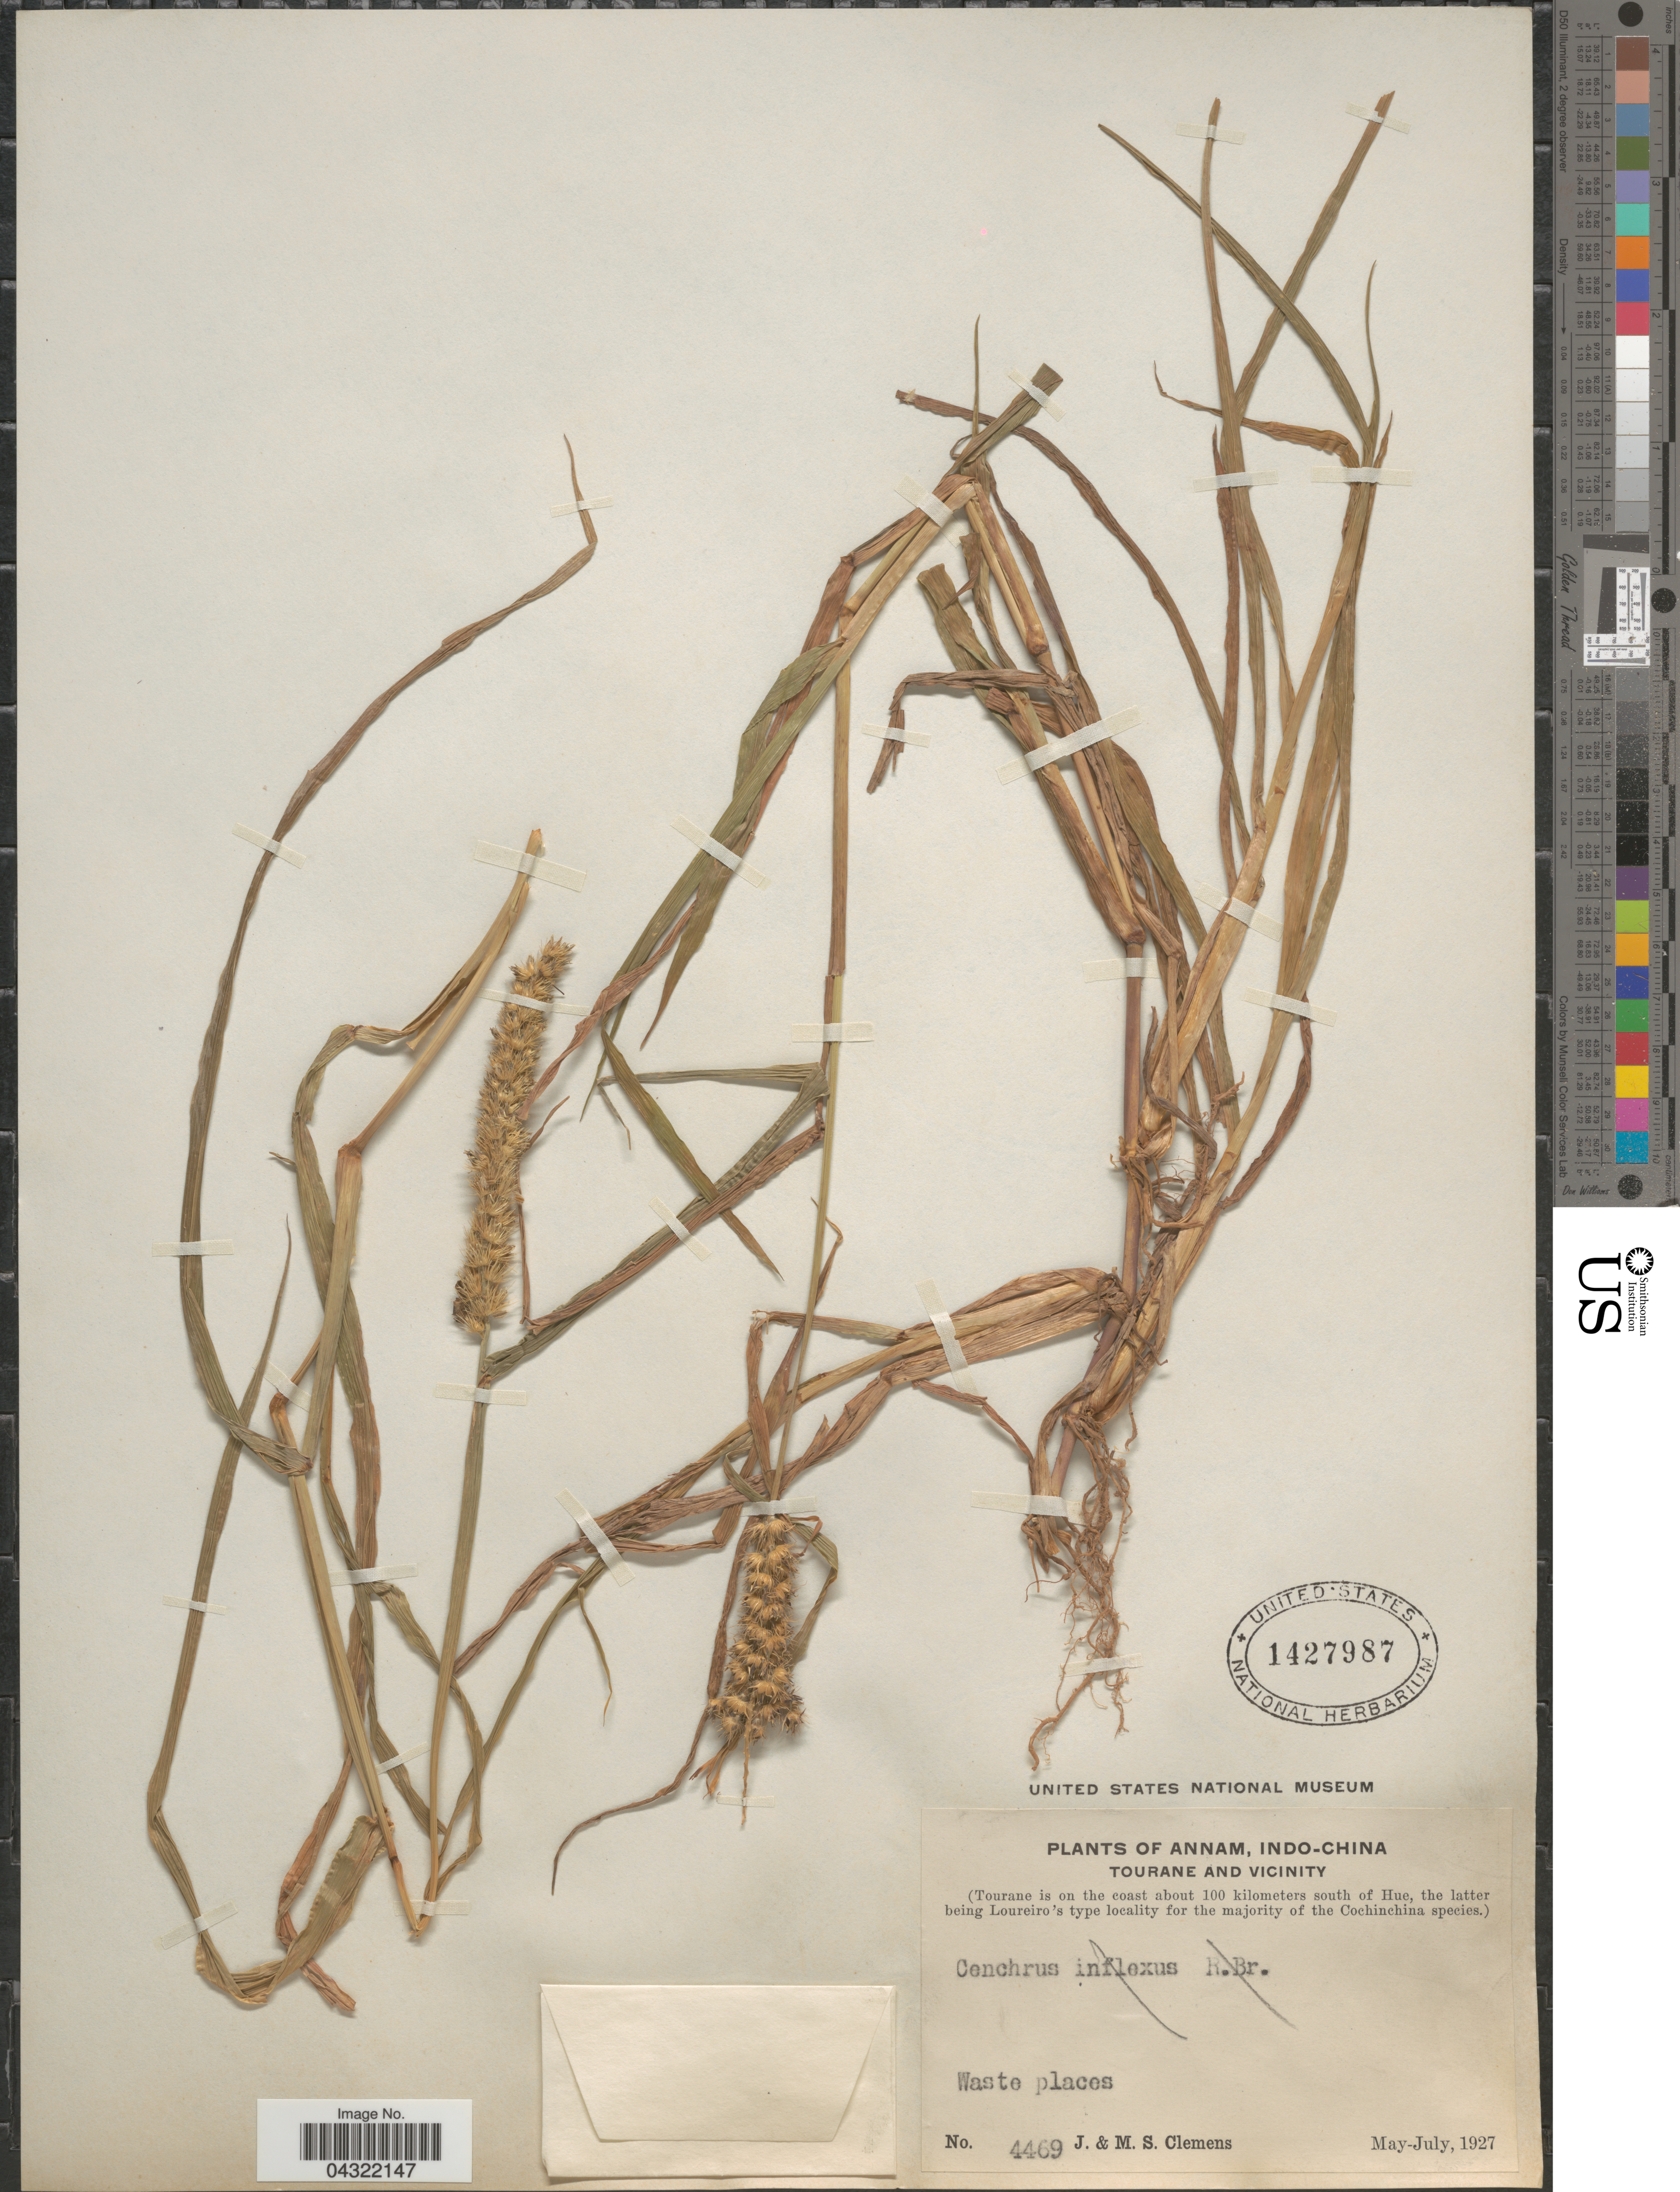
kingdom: Plantae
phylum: Tracheophyta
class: Liliopsida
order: Poales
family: Poaceae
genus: Cenchrus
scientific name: Cenchrus brownii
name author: Roem. & Schult.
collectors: J. Clemens & M. S. Clemens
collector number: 4469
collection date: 1927-05/1927-07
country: Vietnam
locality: Annam, Indo-China. Tourane and Vicinity. (Tourane is on the coast about 100 kilometers south of Hue).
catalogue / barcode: US 1427987